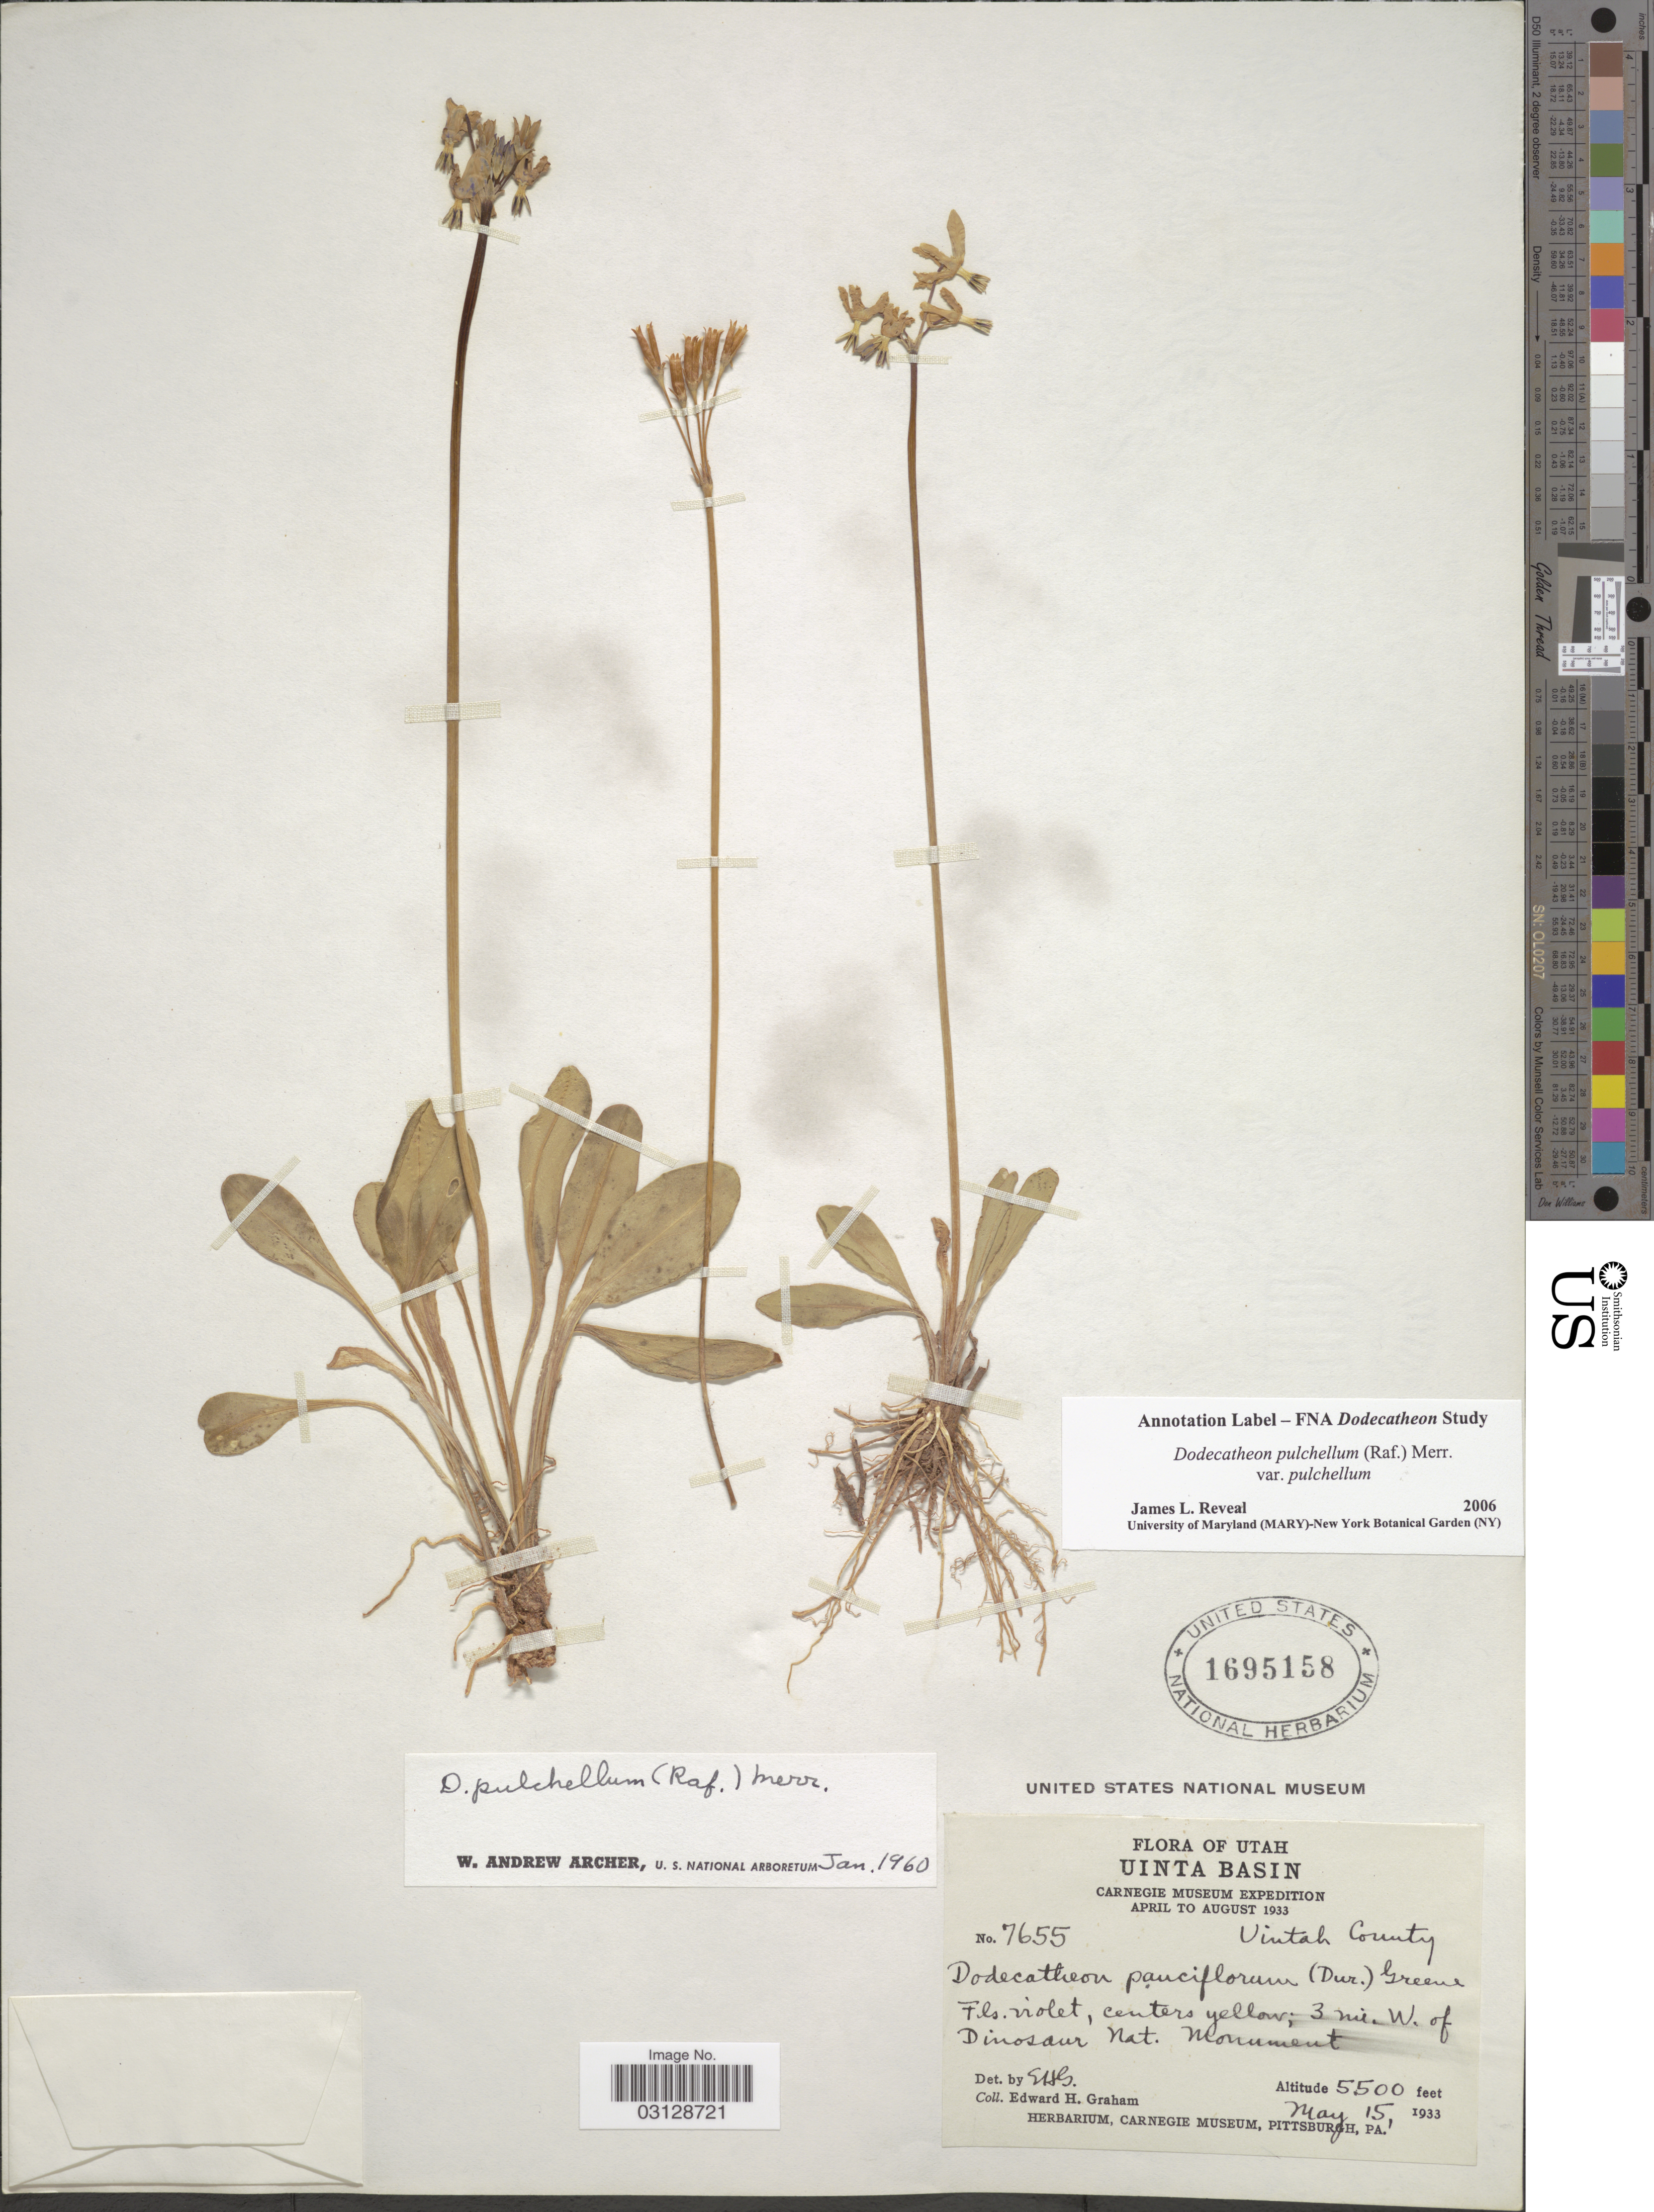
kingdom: Plantae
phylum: Tracheophyta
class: Magnoliopsida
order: Ericales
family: Primulaceae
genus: Dodecatheon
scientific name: Dodecatheon pulchellum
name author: (Raf.) Merr.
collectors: E. H. Graham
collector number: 7655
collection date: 1933-05-15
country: United States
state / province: Utah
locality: Uinta Basin. 3 mi. W. of Dinosaur Nat. Monument.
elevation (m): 1676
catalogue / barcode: US 1695158